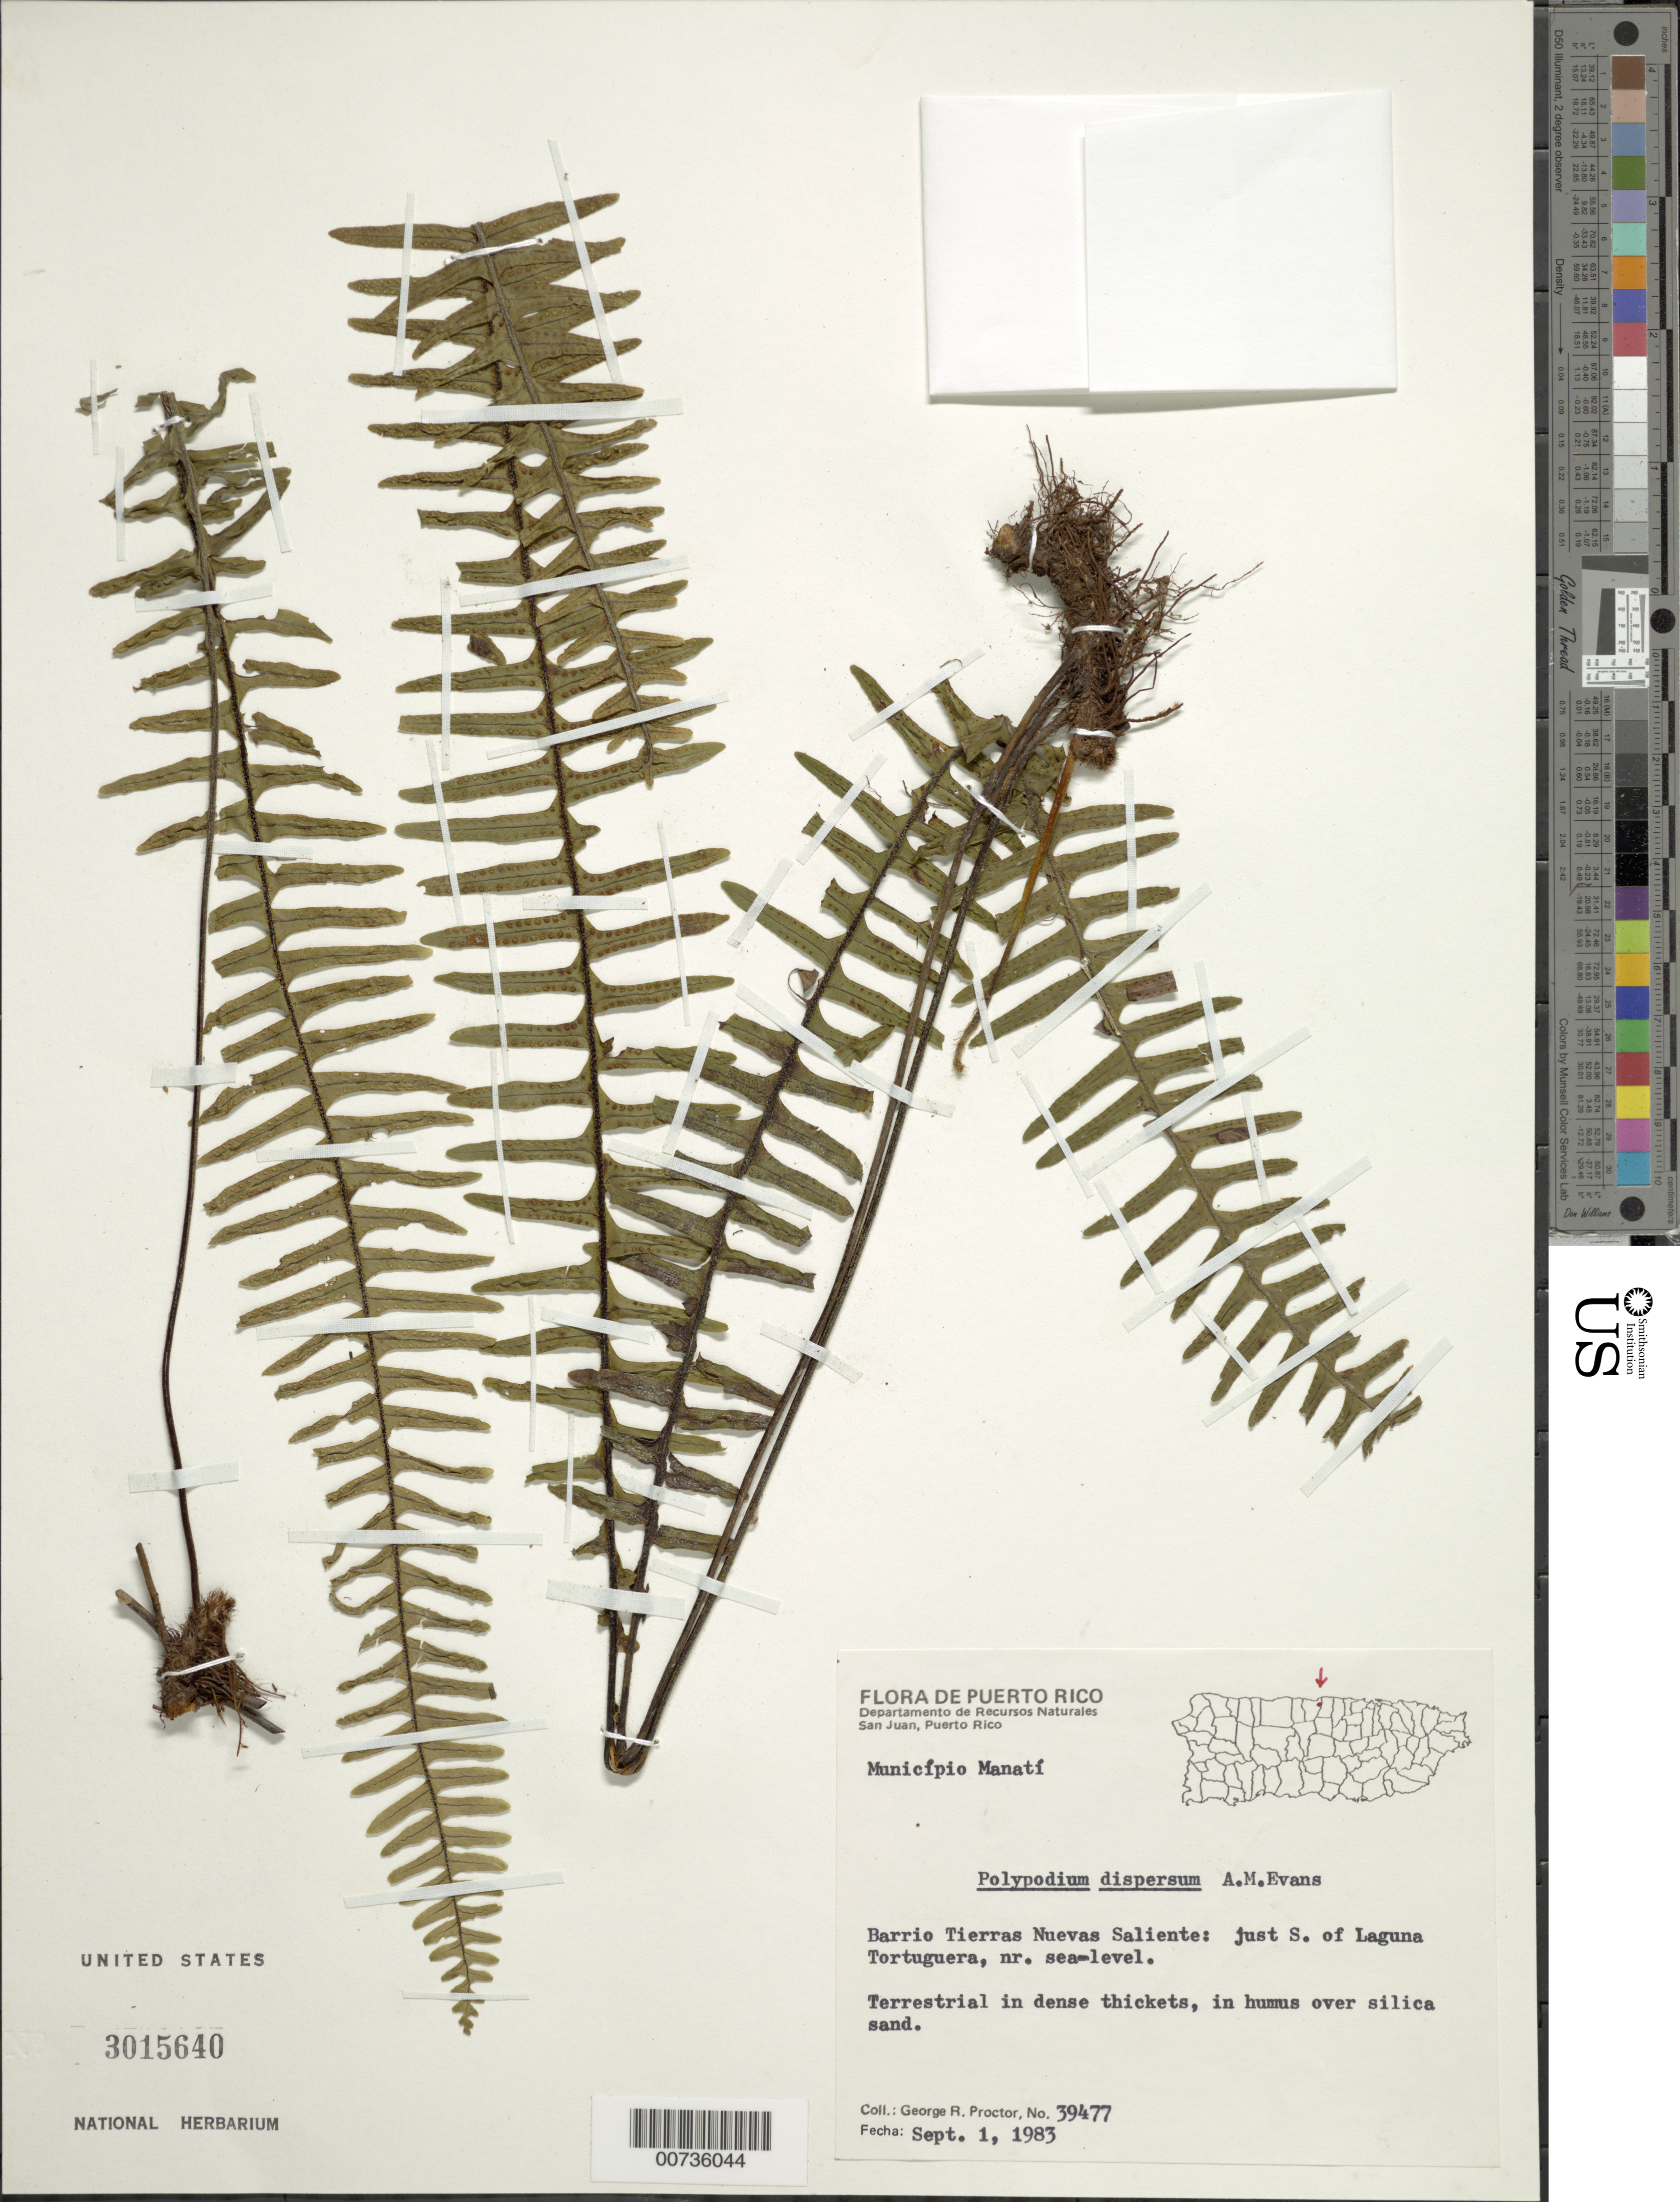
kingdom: Plantae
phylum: Tracheophyta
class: Polypodiopsida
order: Polypodiales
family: Polypodiaceae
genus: Pecluma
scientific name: Pecluma dispersa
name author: (A.M. Evans) M.G. Price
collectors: G. R. Proctor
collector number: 39477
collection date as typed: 01 Sep 1983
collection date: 1983-09-01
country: Puerto Rico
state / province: Manatí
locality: Mun. Manatí, Barrio Tierras Nuevas Saliente: just S of Laguna Tortuguera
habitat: Terrestrial in dense thickets, in humus over silica sand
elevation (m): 0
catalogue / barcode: US 3015640